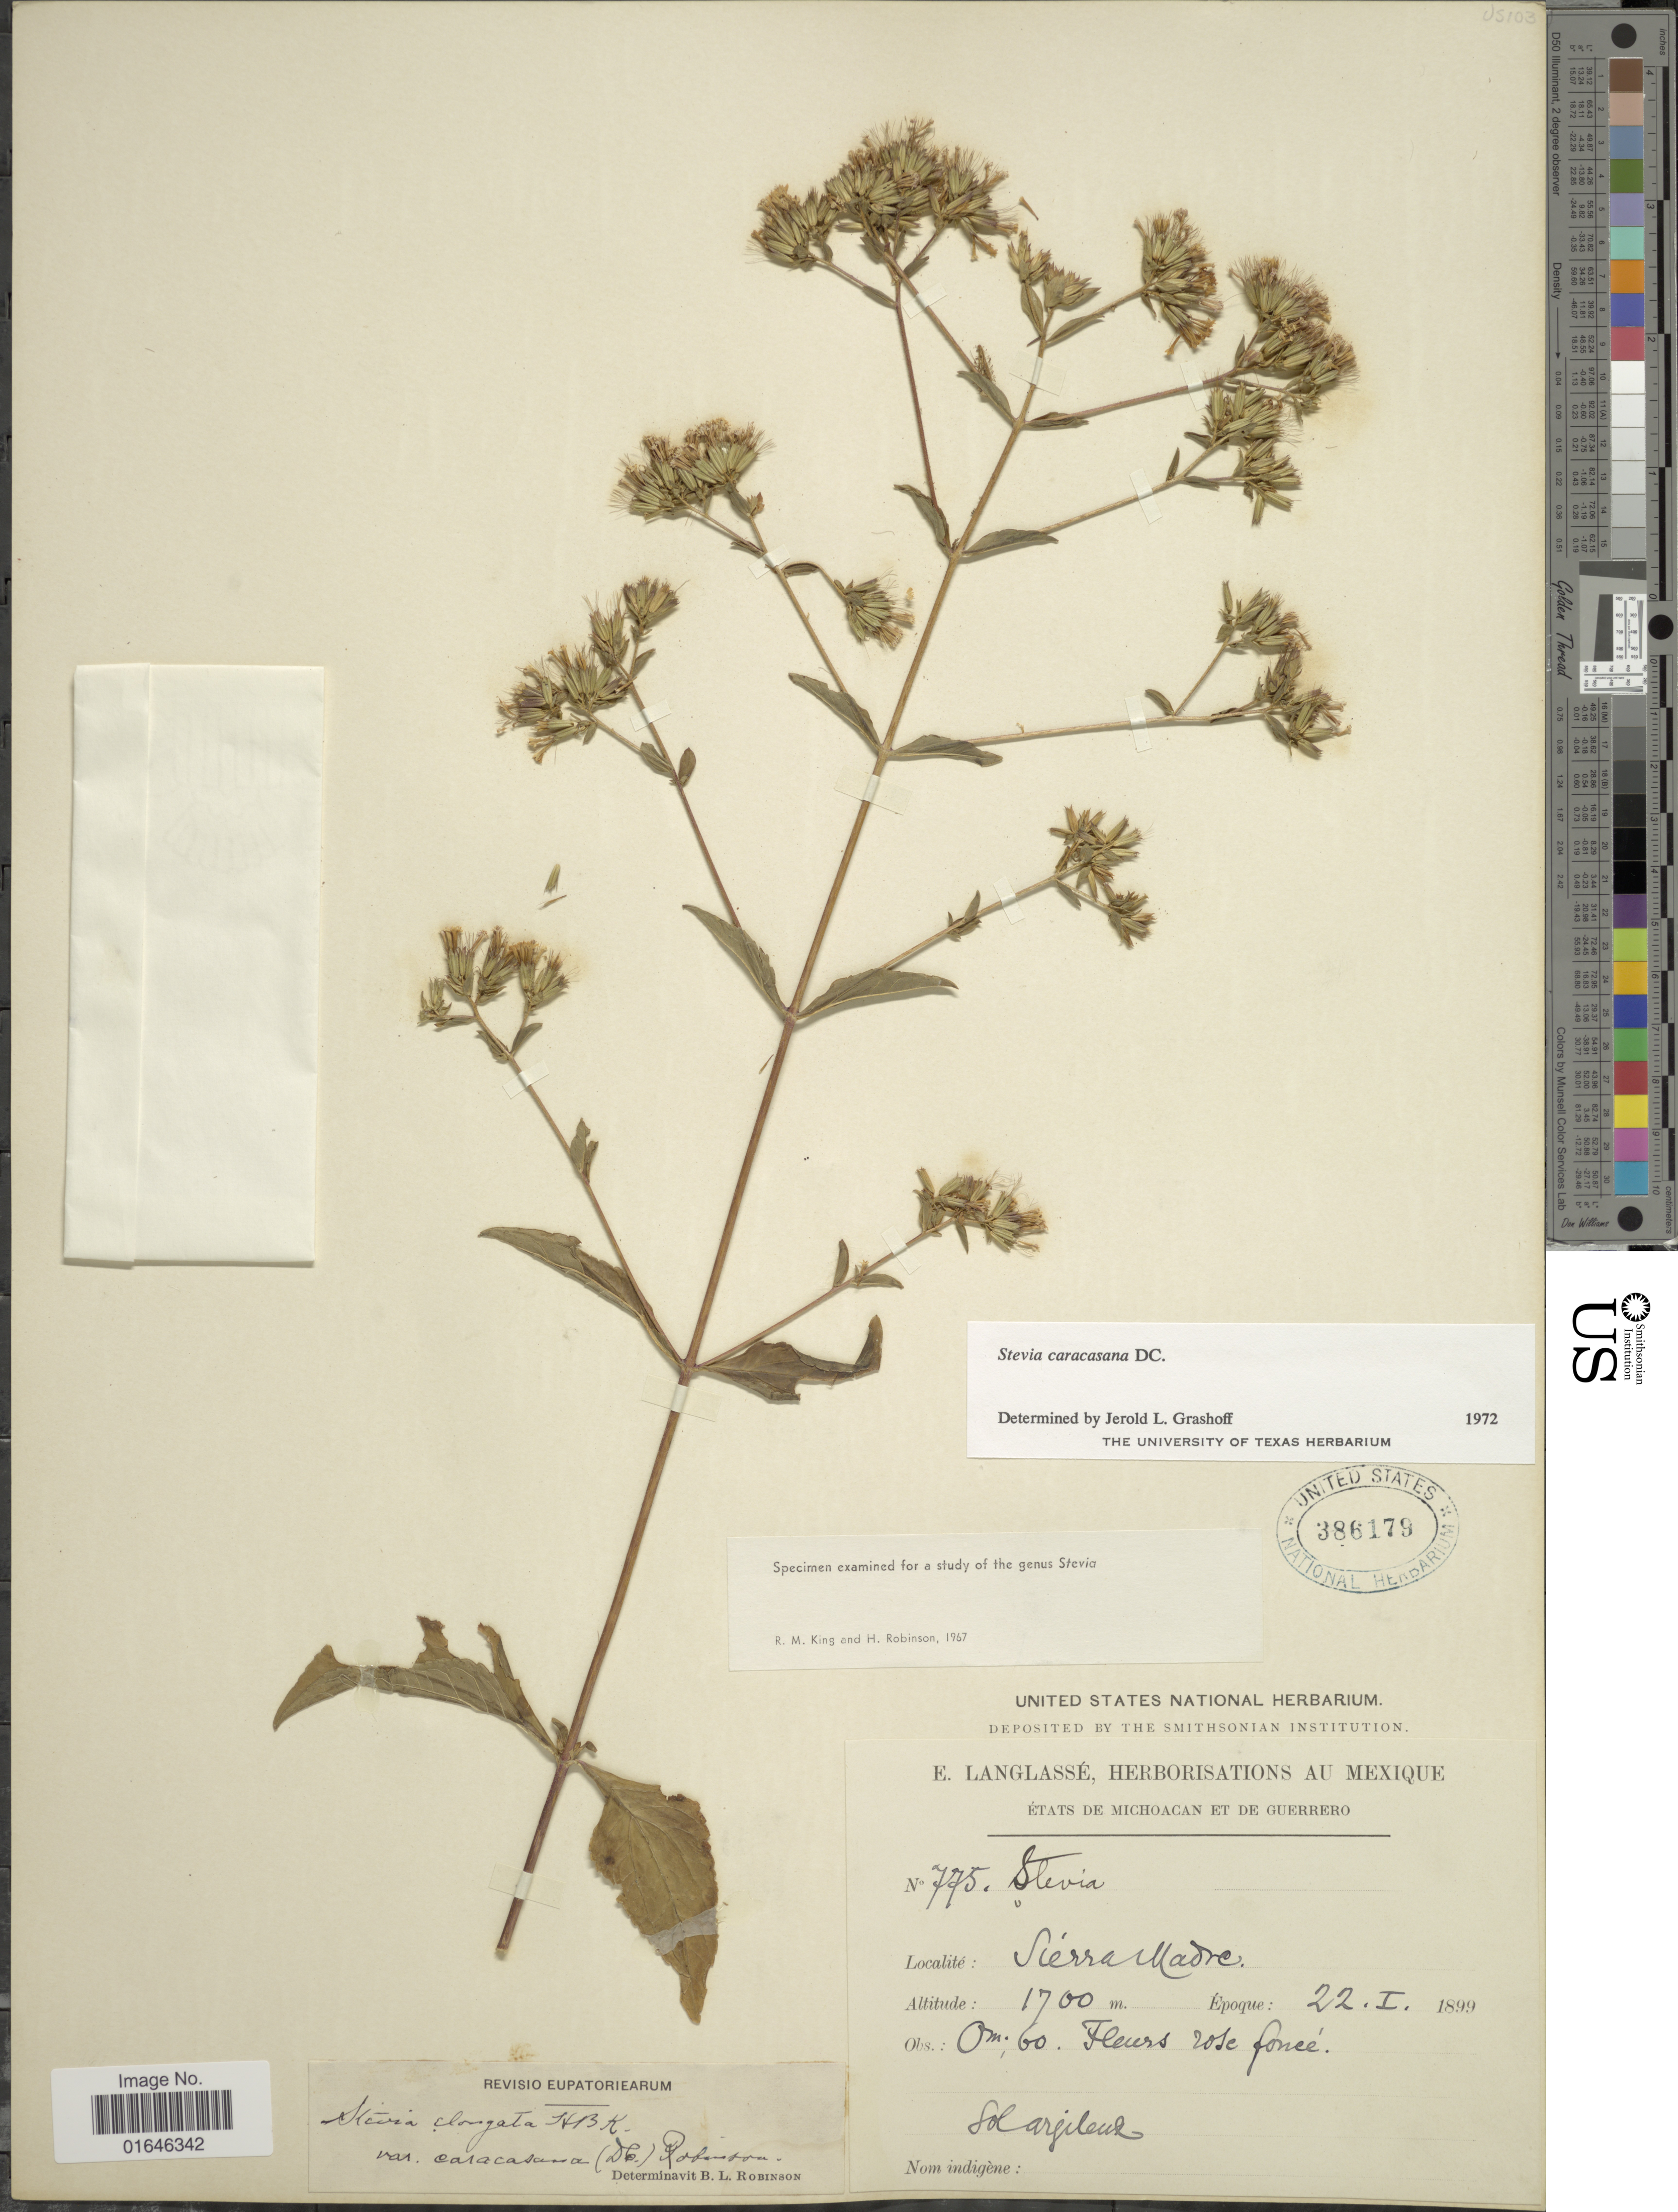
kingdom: Plantae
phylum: Tracheophyta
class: Magnoliopsida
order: Asterales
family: Asteraceae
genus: Stevia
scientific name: Stevia caracasana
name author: DC.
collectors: E. Langlassé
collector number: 775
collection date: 1899-01-22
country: Mexico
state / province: Michoacán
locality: États de Michoacan et de Guerrero, Sierra Madre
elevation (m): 1700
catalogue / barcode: US 386179